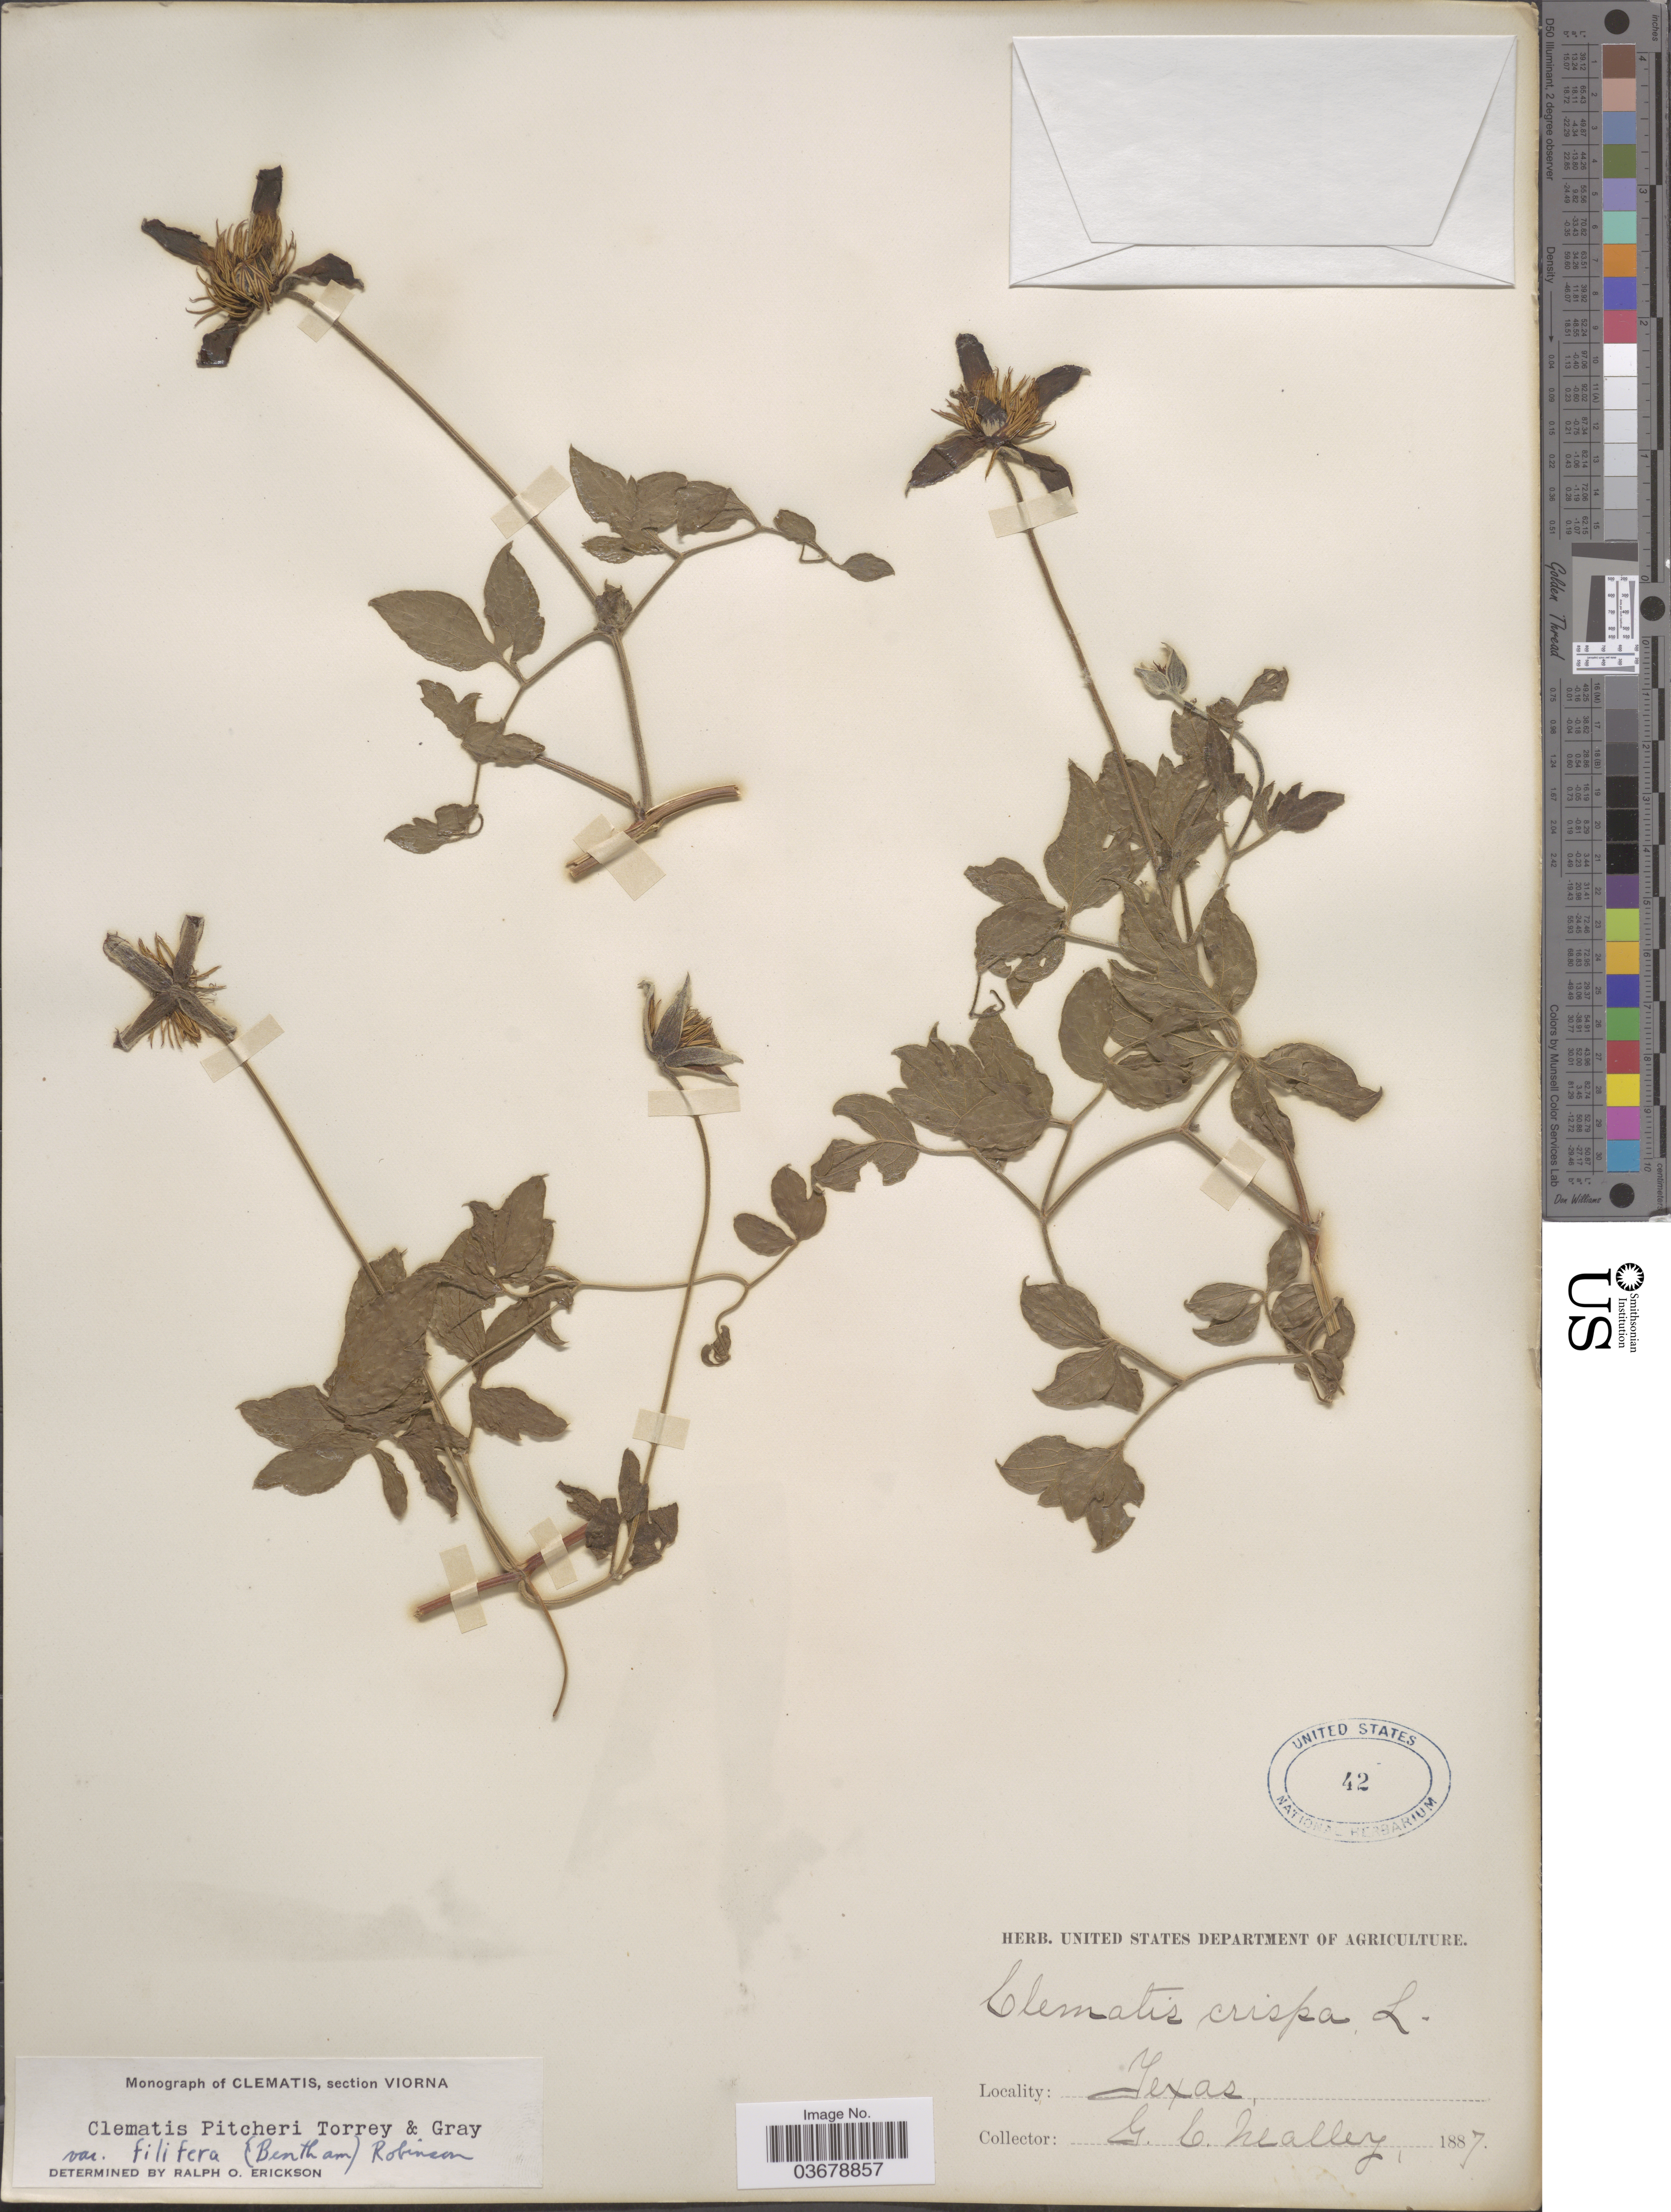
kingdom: Plantae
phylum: Tracheophyta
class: Magnoliopsida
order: Ranunculales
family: Ranunculaceae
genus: Clematis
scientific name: Clematis viorna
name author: L.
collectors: G. C. Nealley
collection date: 1887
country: United States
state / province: Texas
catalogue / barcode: US 42